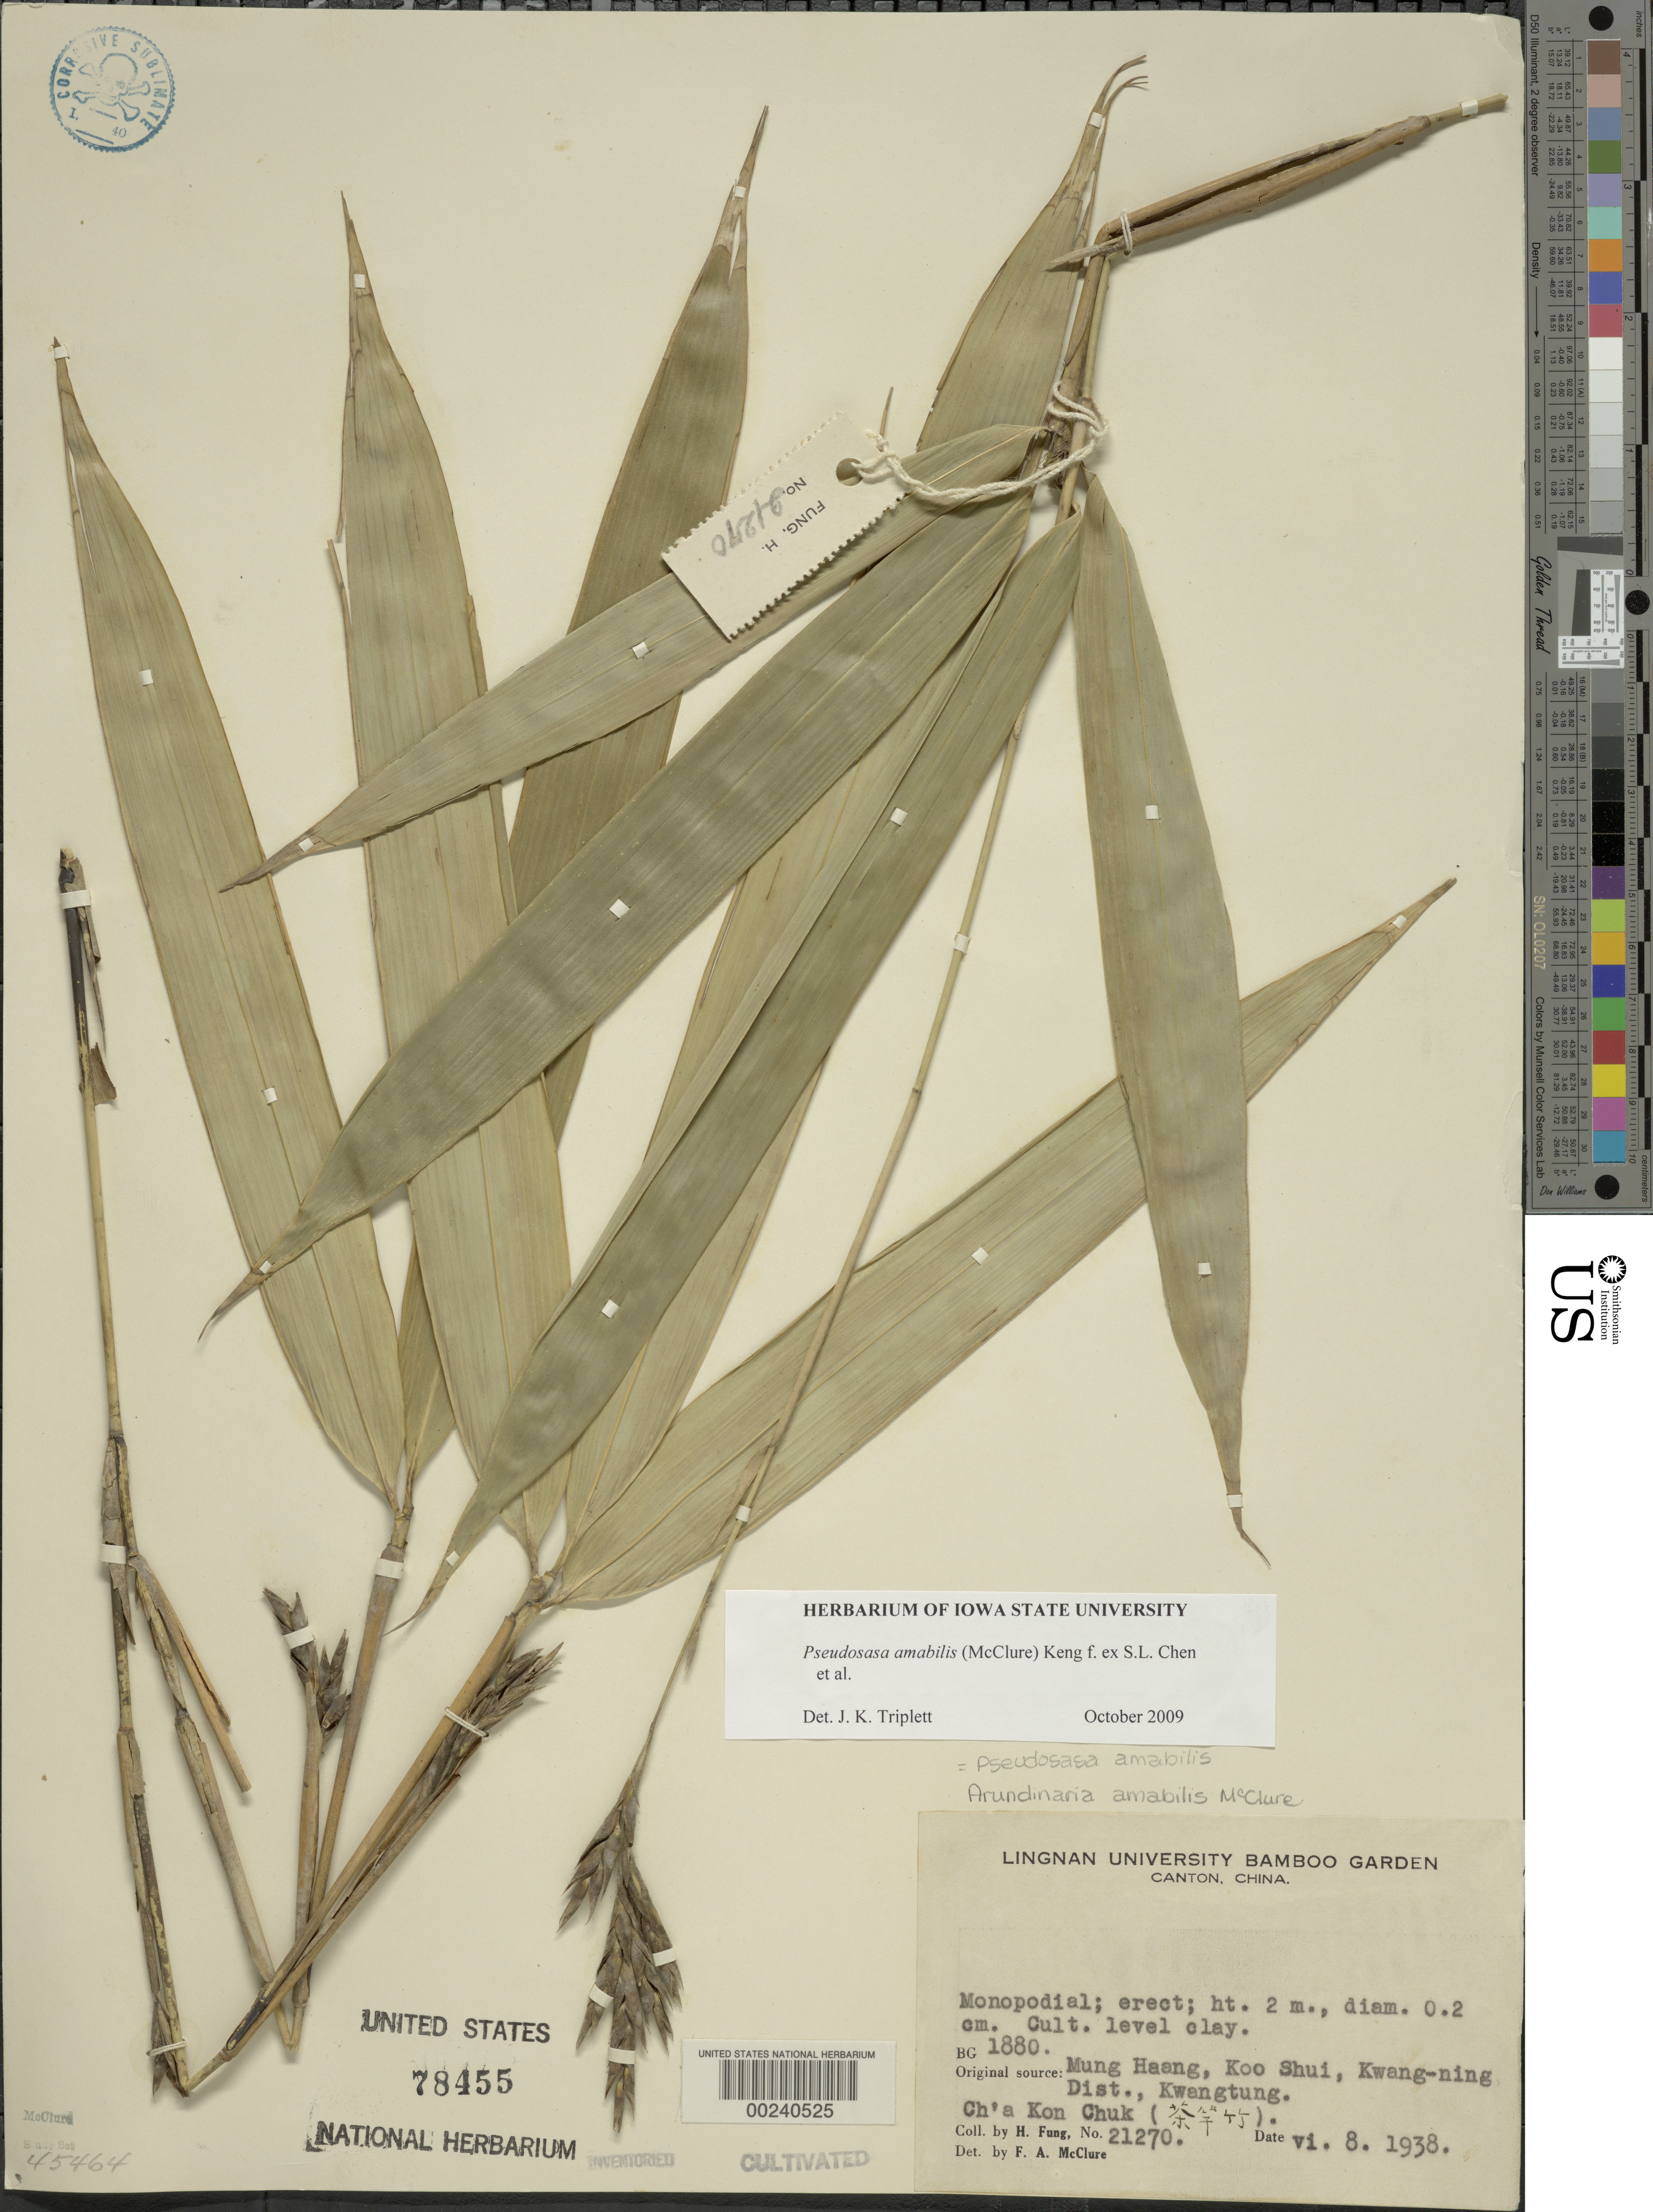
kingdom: Plantae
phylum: Tracheophyta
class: Liliopsida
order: Poales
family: Poaceae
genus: Pseudosasa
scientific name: Pseudosasa amabilis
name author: (McClure) Keng f.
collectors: H. L. Fung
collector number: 21270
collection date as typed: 08 Jun 1938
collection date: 1938-06-08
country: China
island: Honam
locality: Lingnan University Bamboo Garden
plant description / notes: Leaf Complement, B.G. Originally collected in 1880, "from type plant" collected in Mung Haag, Koo Shui, Kwang-ning.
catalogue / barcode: US 78455